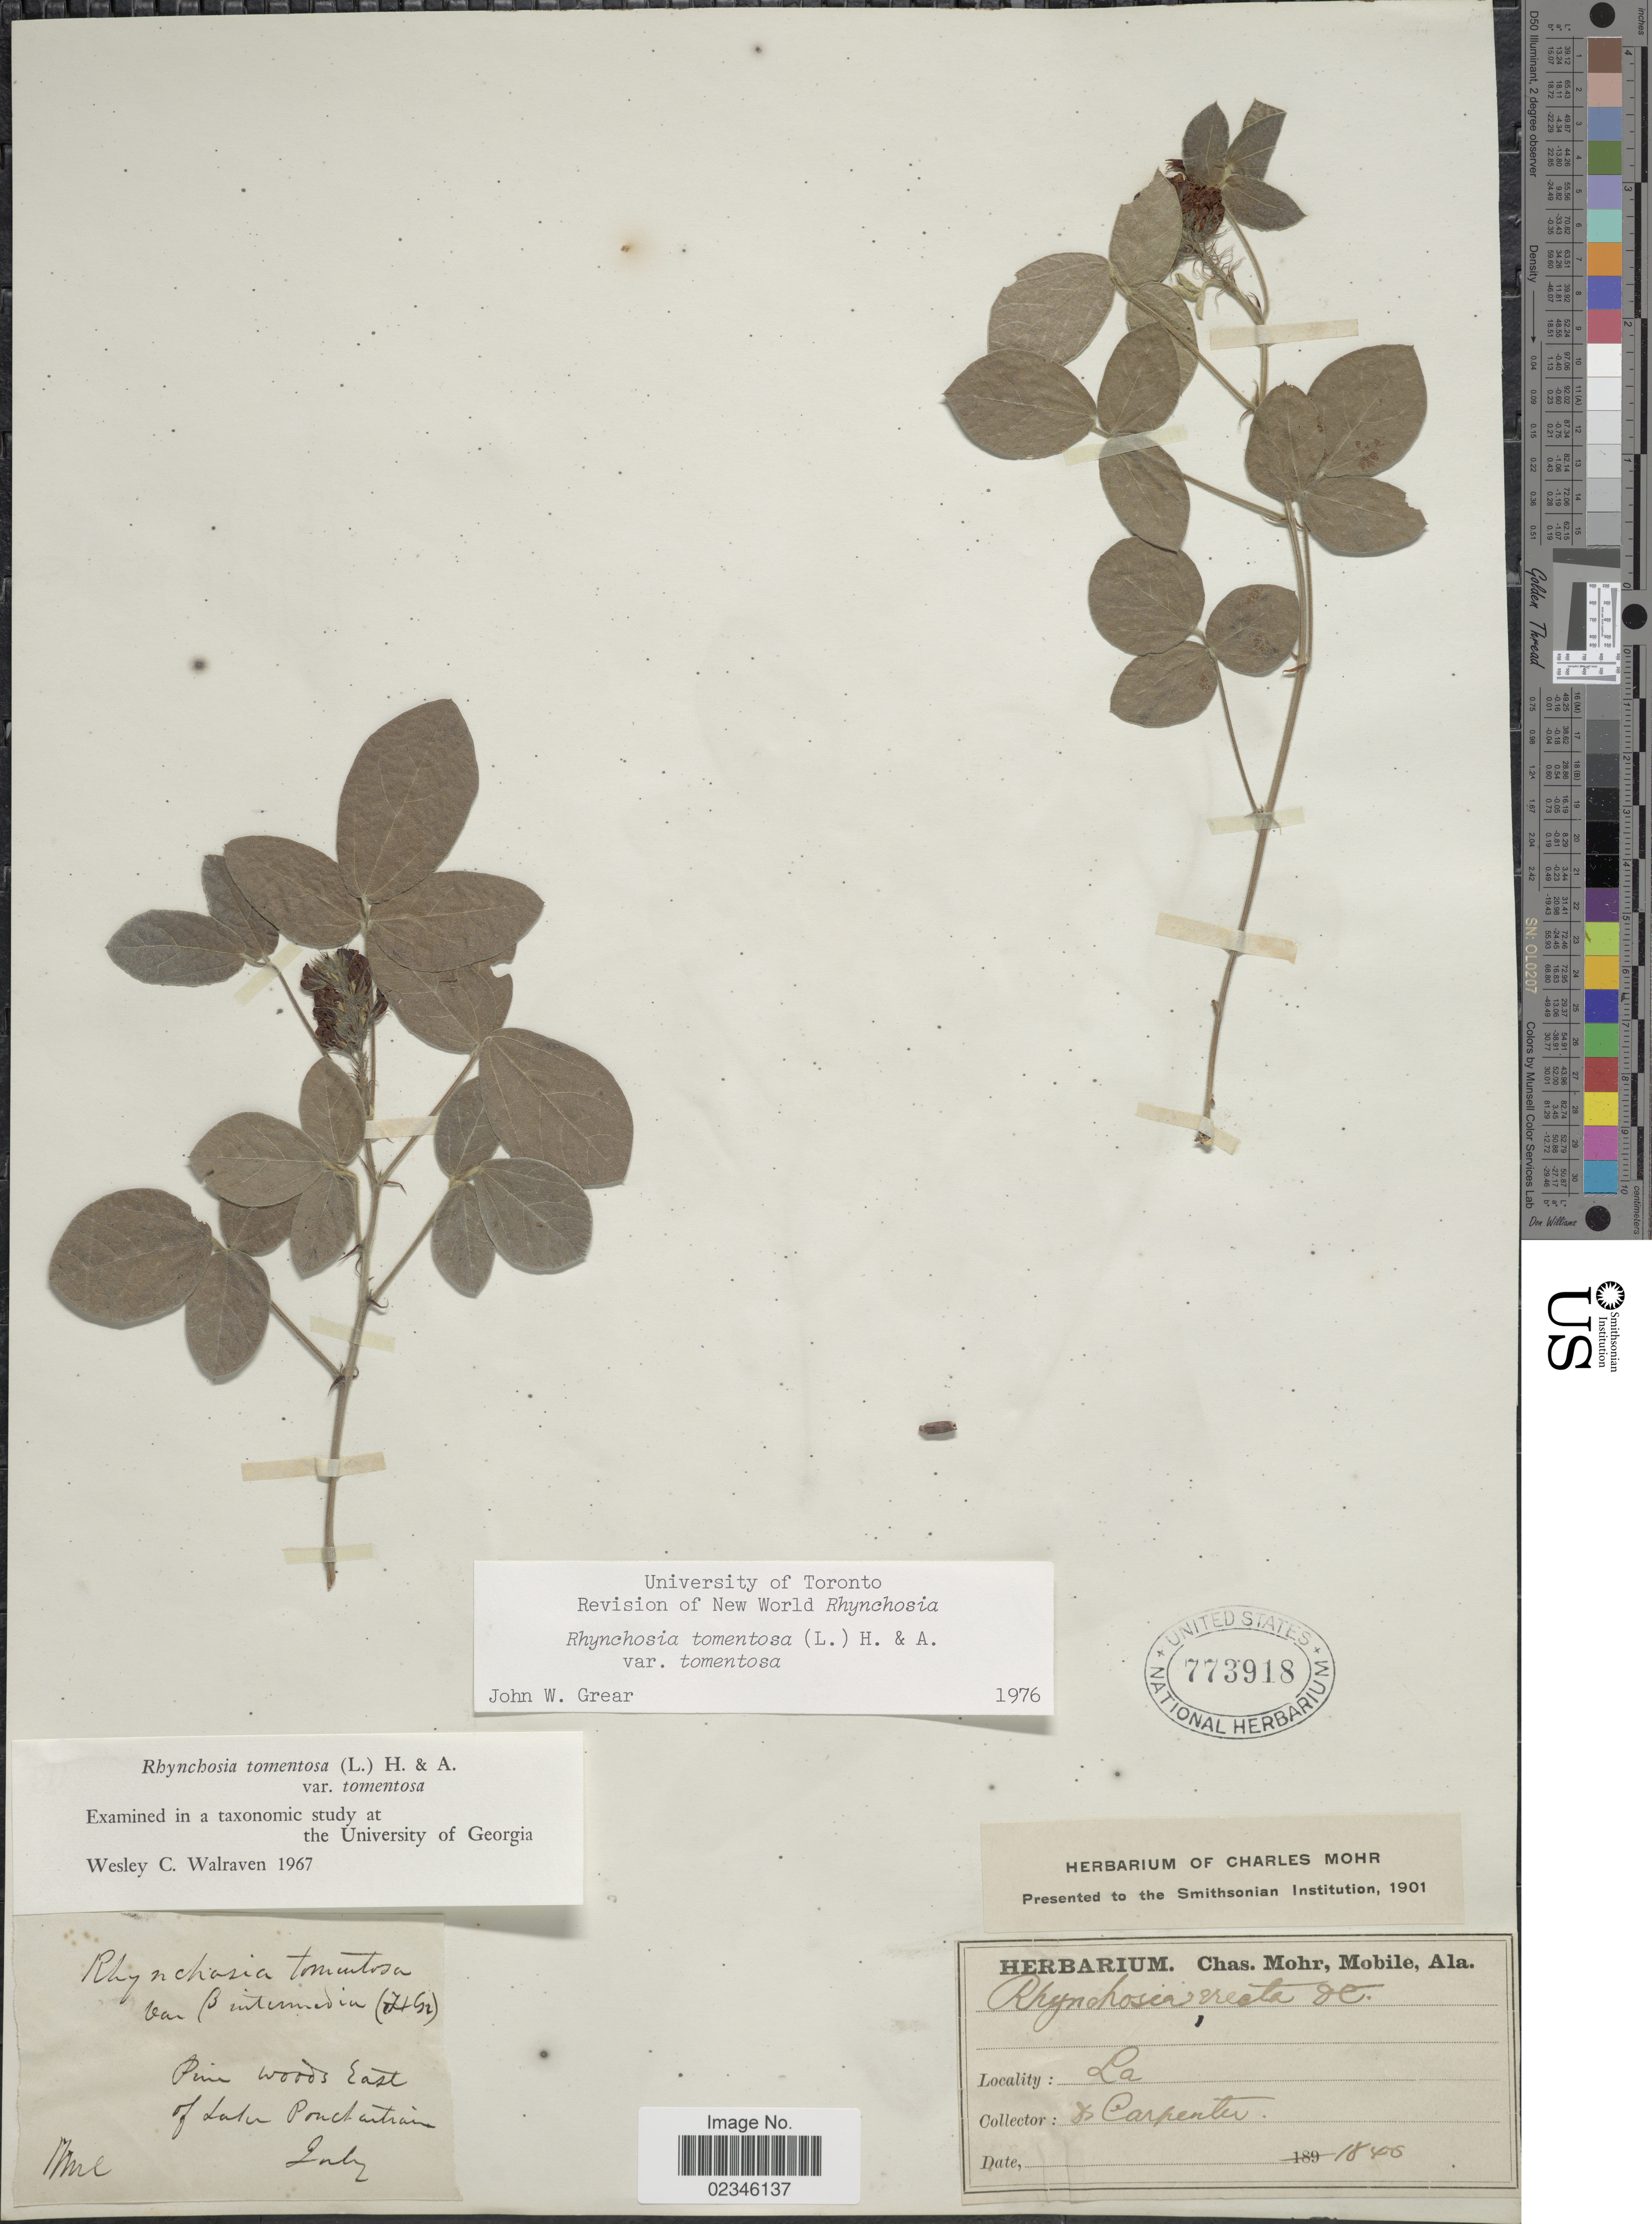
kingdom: Plantae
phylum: Tracheophyta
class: Magnoliopsida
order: Fabales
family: Fabaceae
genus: Rhynchosia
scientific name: Rhynchosia tomentosa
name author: (L.) Hook. & Arn.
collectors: -. Carpenter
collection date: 1846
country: United States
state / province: Louisiana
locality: La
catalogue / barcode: US 773918